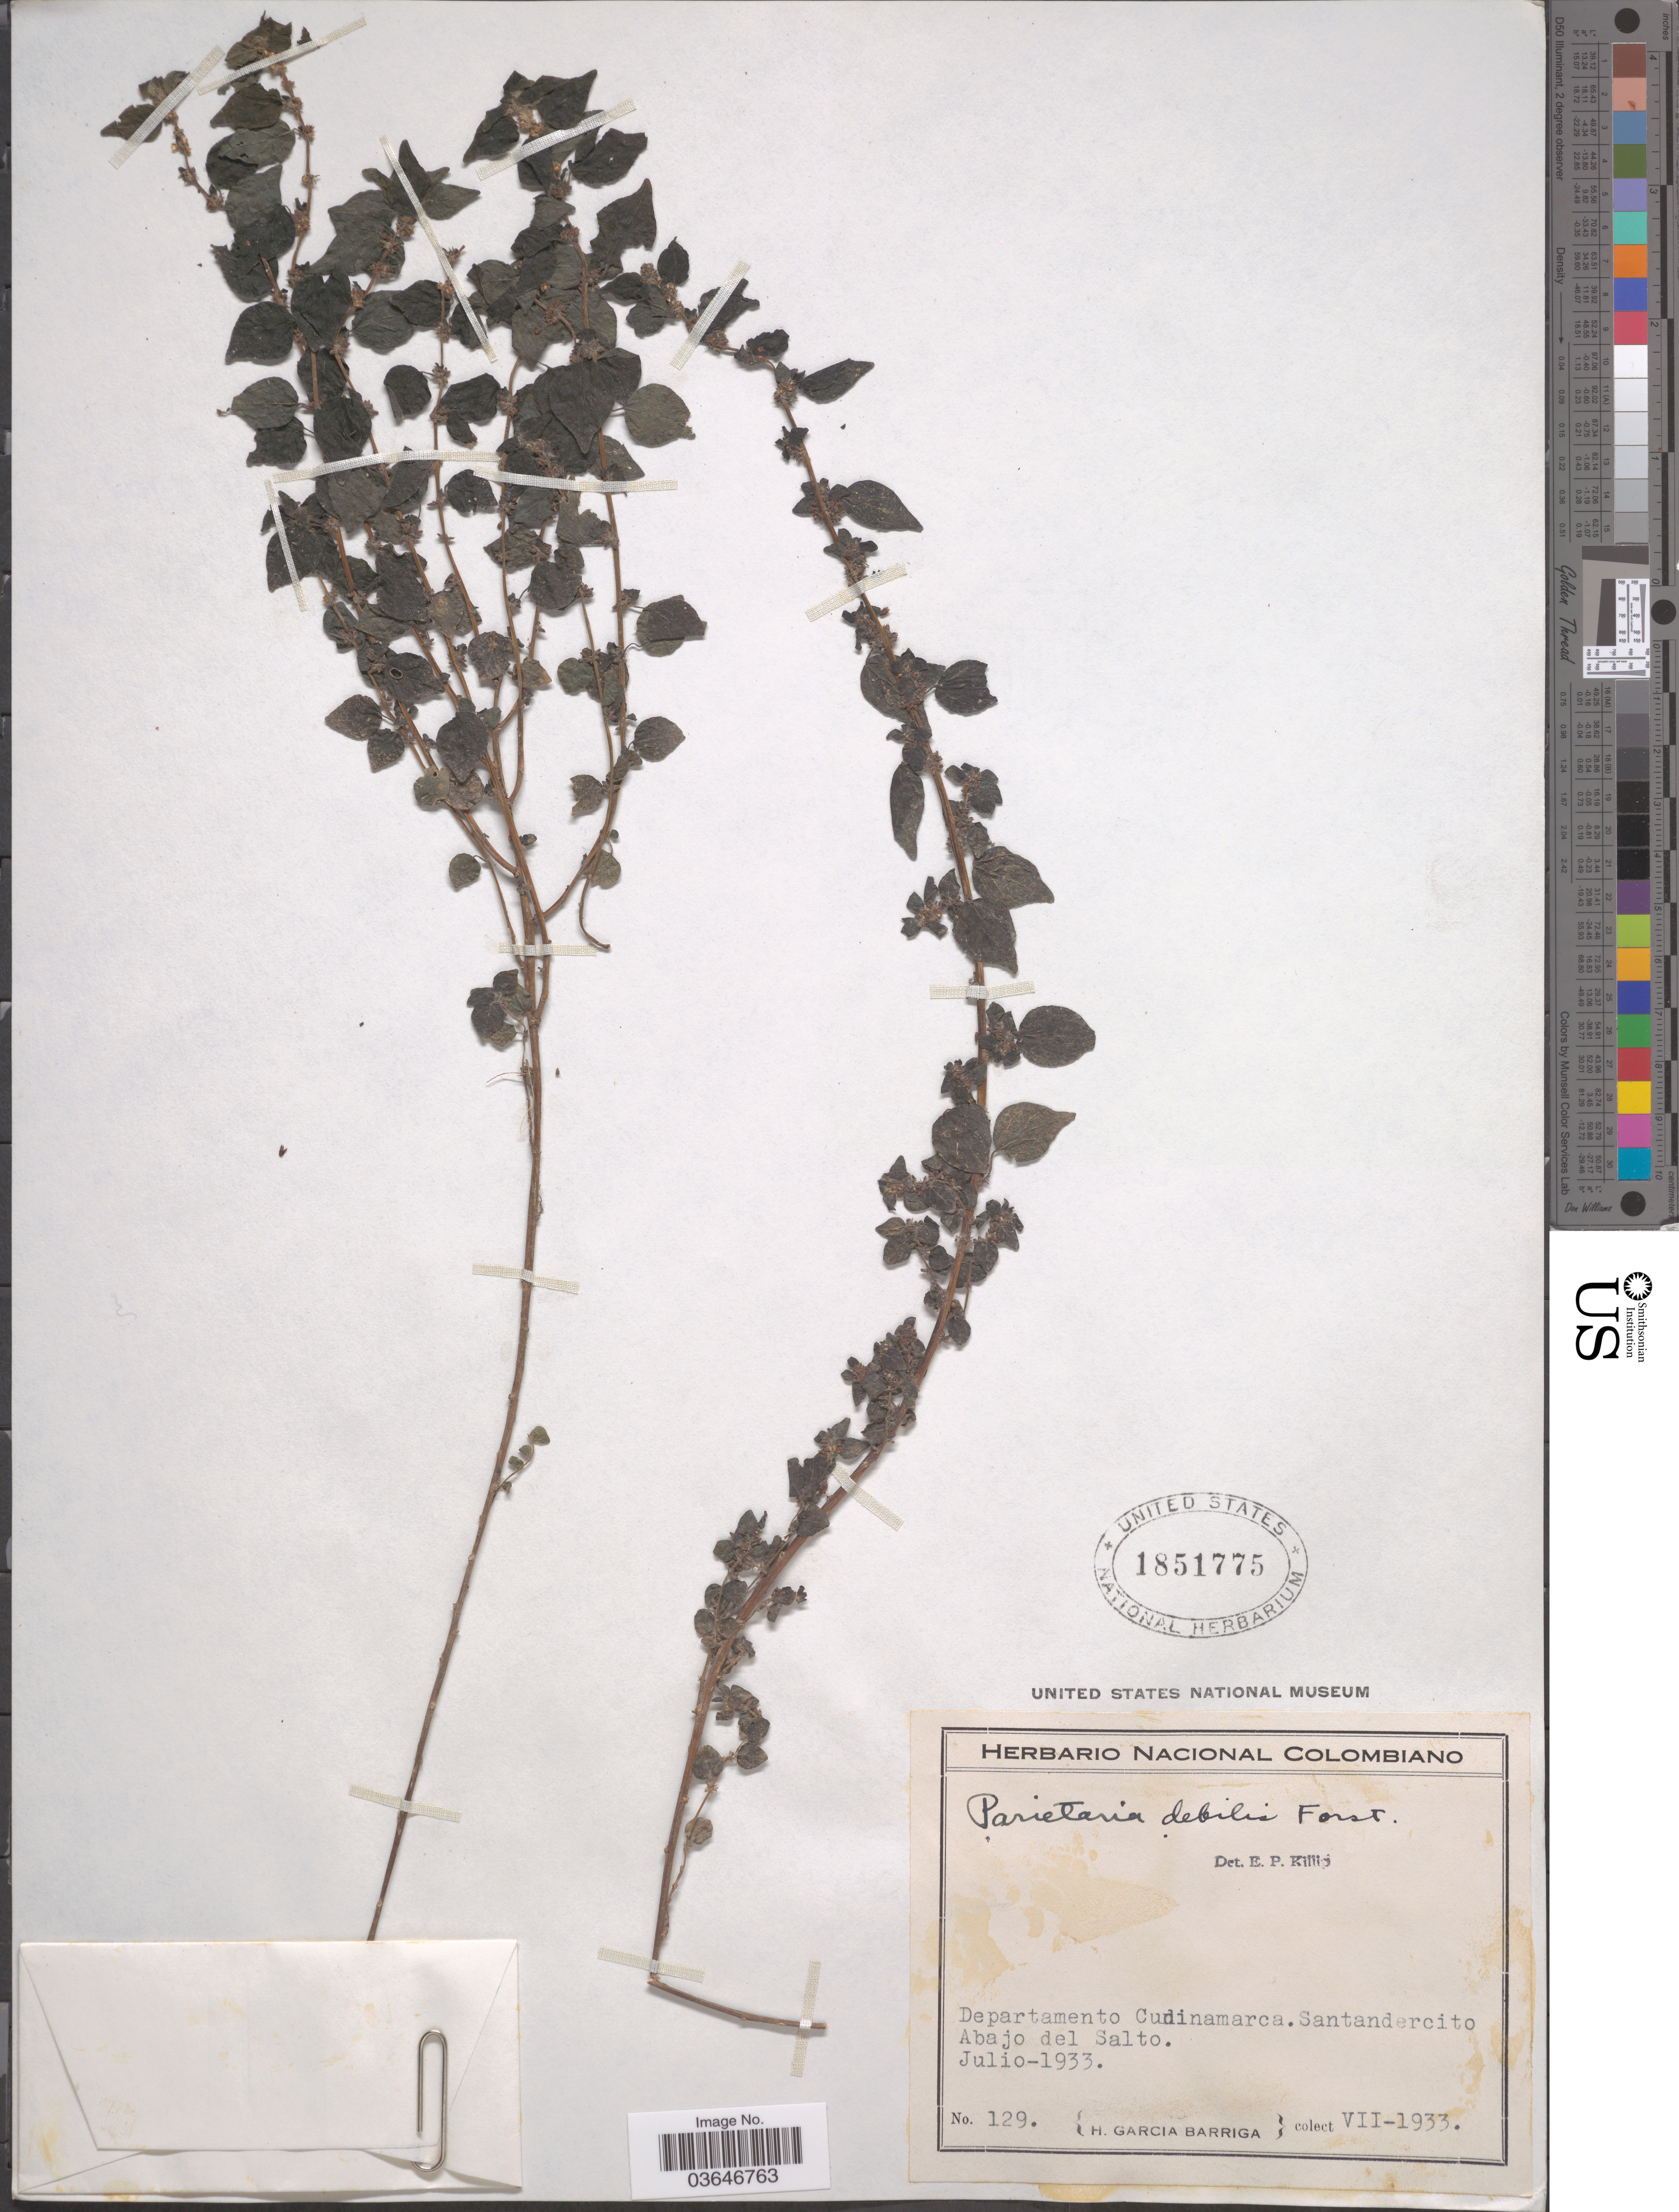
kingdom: Plantae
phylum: Tracheophyta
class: Magnoliopsida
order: Rosales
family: Urticaceae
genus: Parietaria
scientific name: Parietaria debilis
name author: G. Forst.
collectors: H. García Barriga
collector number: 129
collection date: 1933-07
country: Colombia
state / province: Cundinamarca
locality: Departamento Cundinamarca. Santandercito. Abajo del Salto.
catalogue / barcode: US 1851775